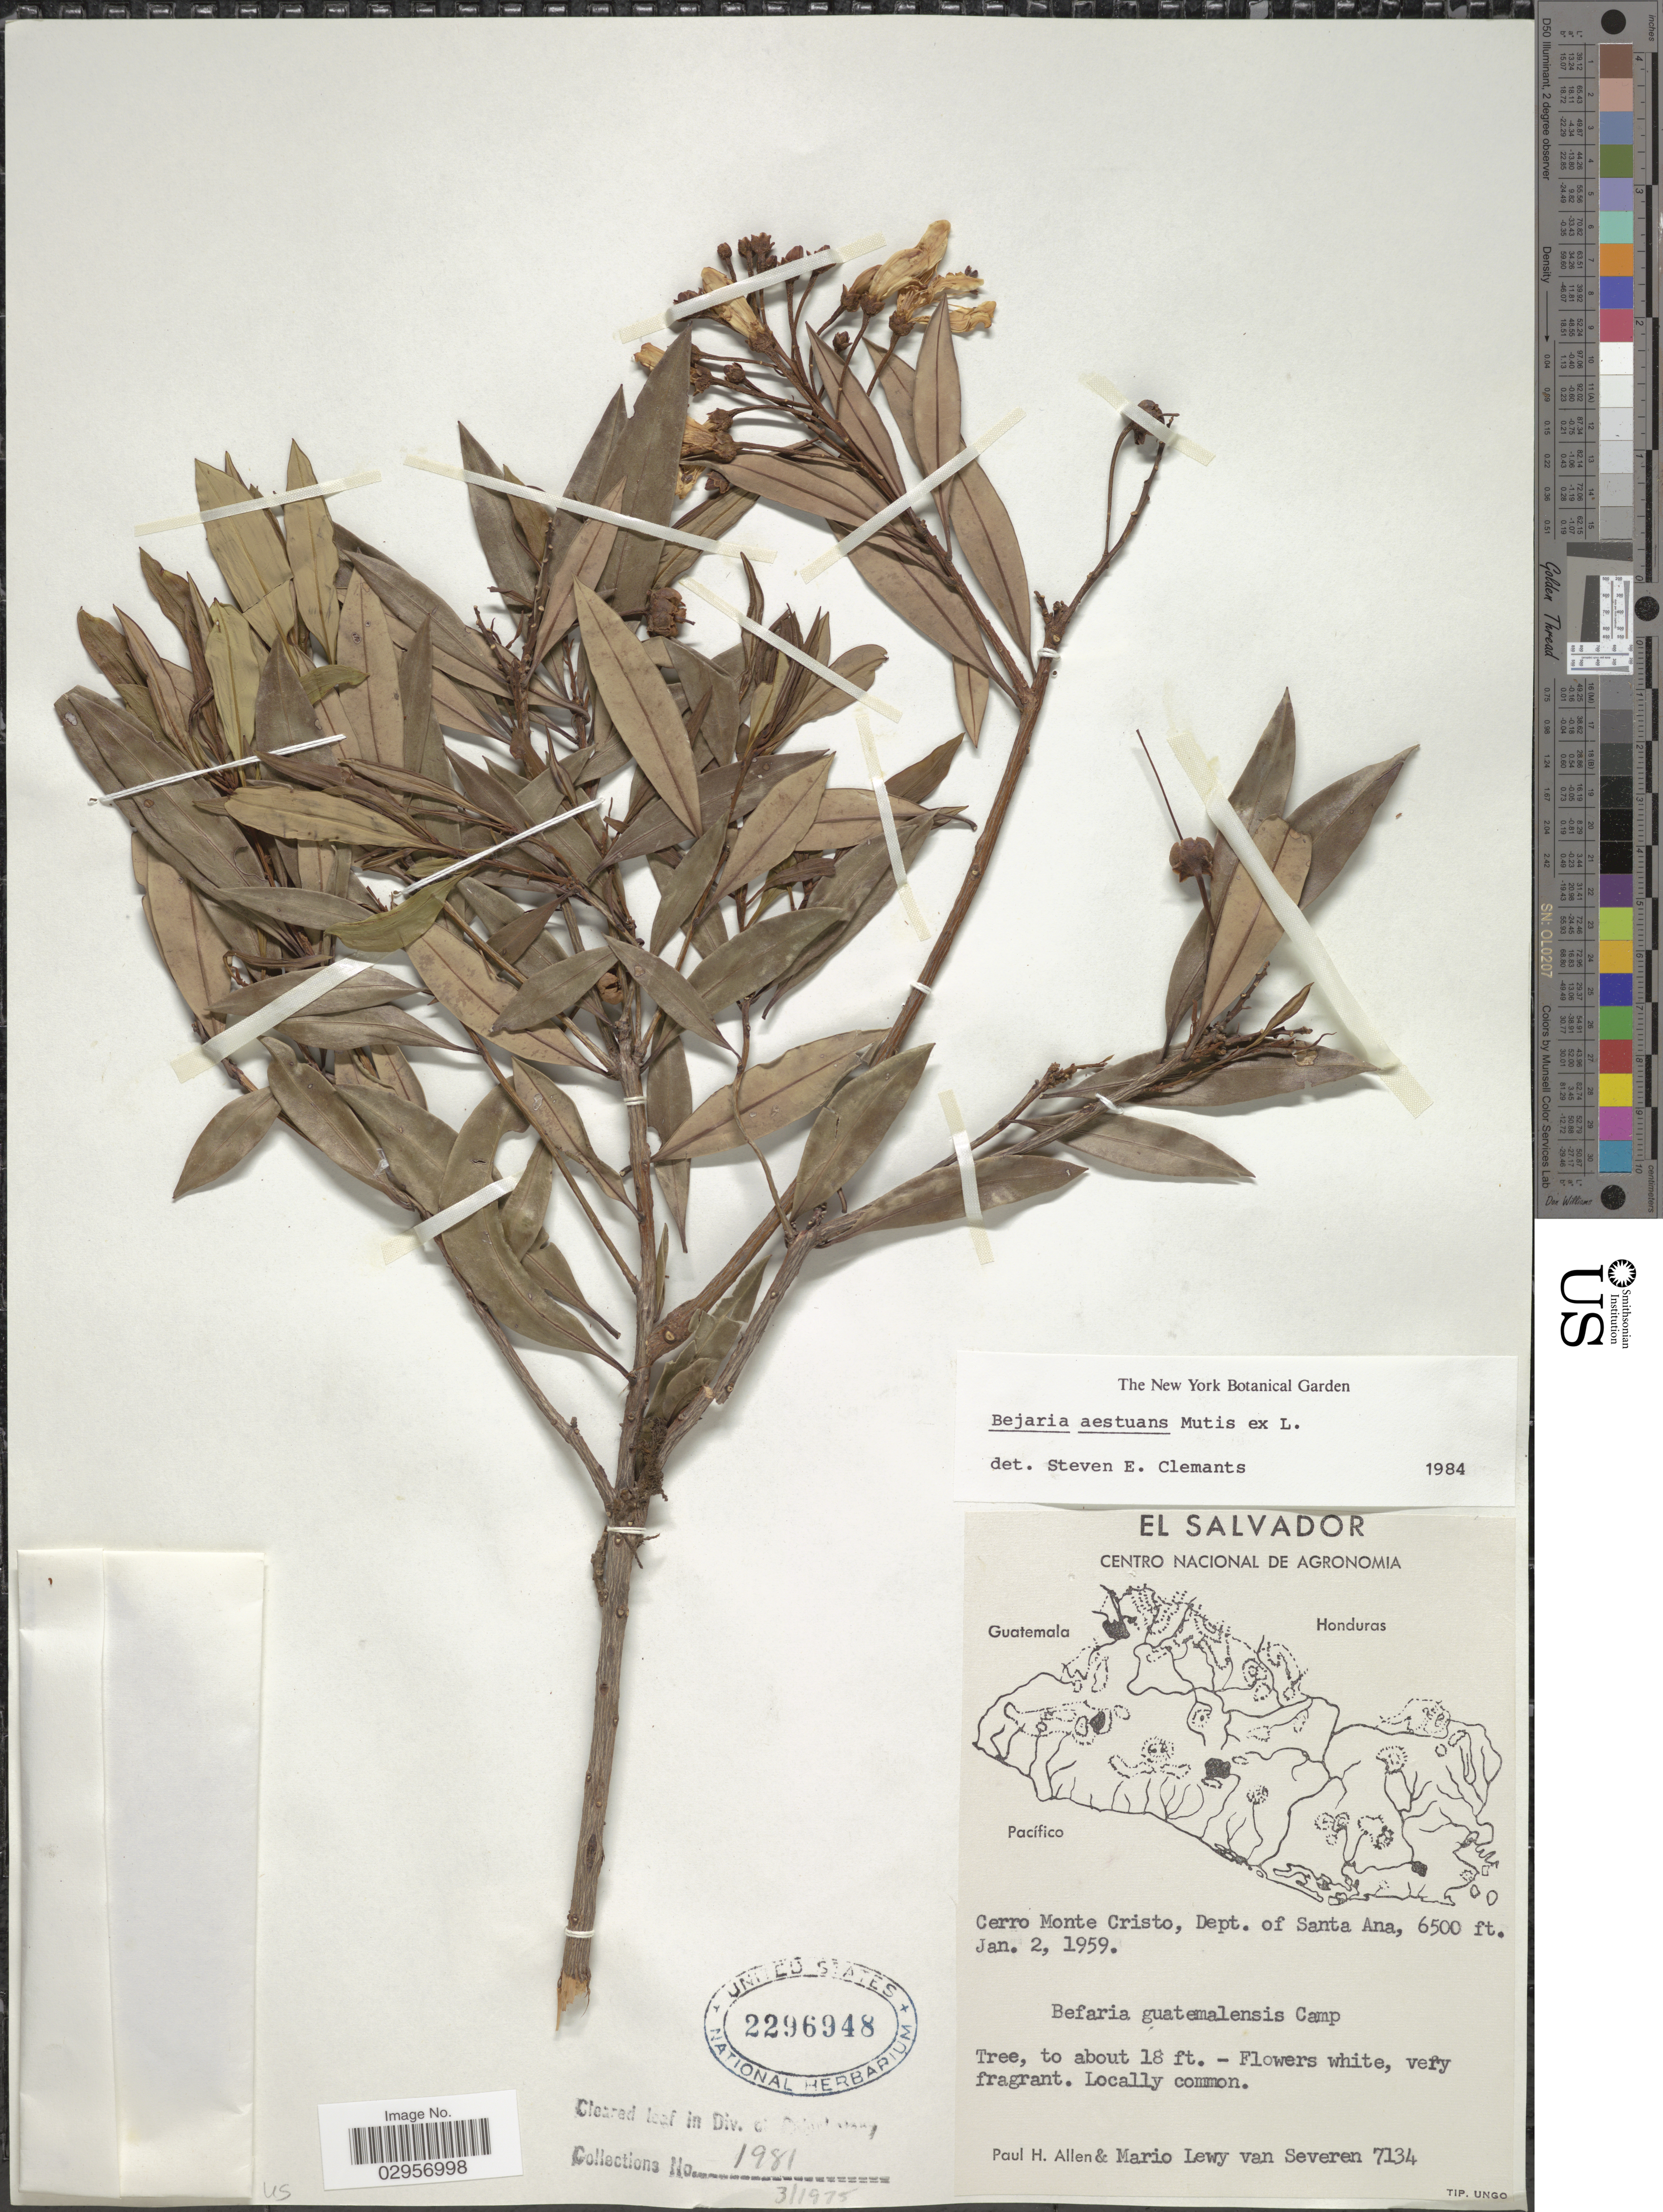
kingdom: Plantae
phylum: Tracheophyta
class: Magnoliopsida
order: Ericales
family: Ericaceae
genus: Befaria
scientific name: Befaria aestuans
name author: Mutis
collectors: P. H. Allen & M. Van Severen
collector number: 7134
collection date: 1959-01-02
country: El Salvador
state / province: Santa Ana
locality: Cerro Monte Cristo, Dept. Of Santa Ana.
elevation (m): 1981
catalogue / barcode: US 2296948